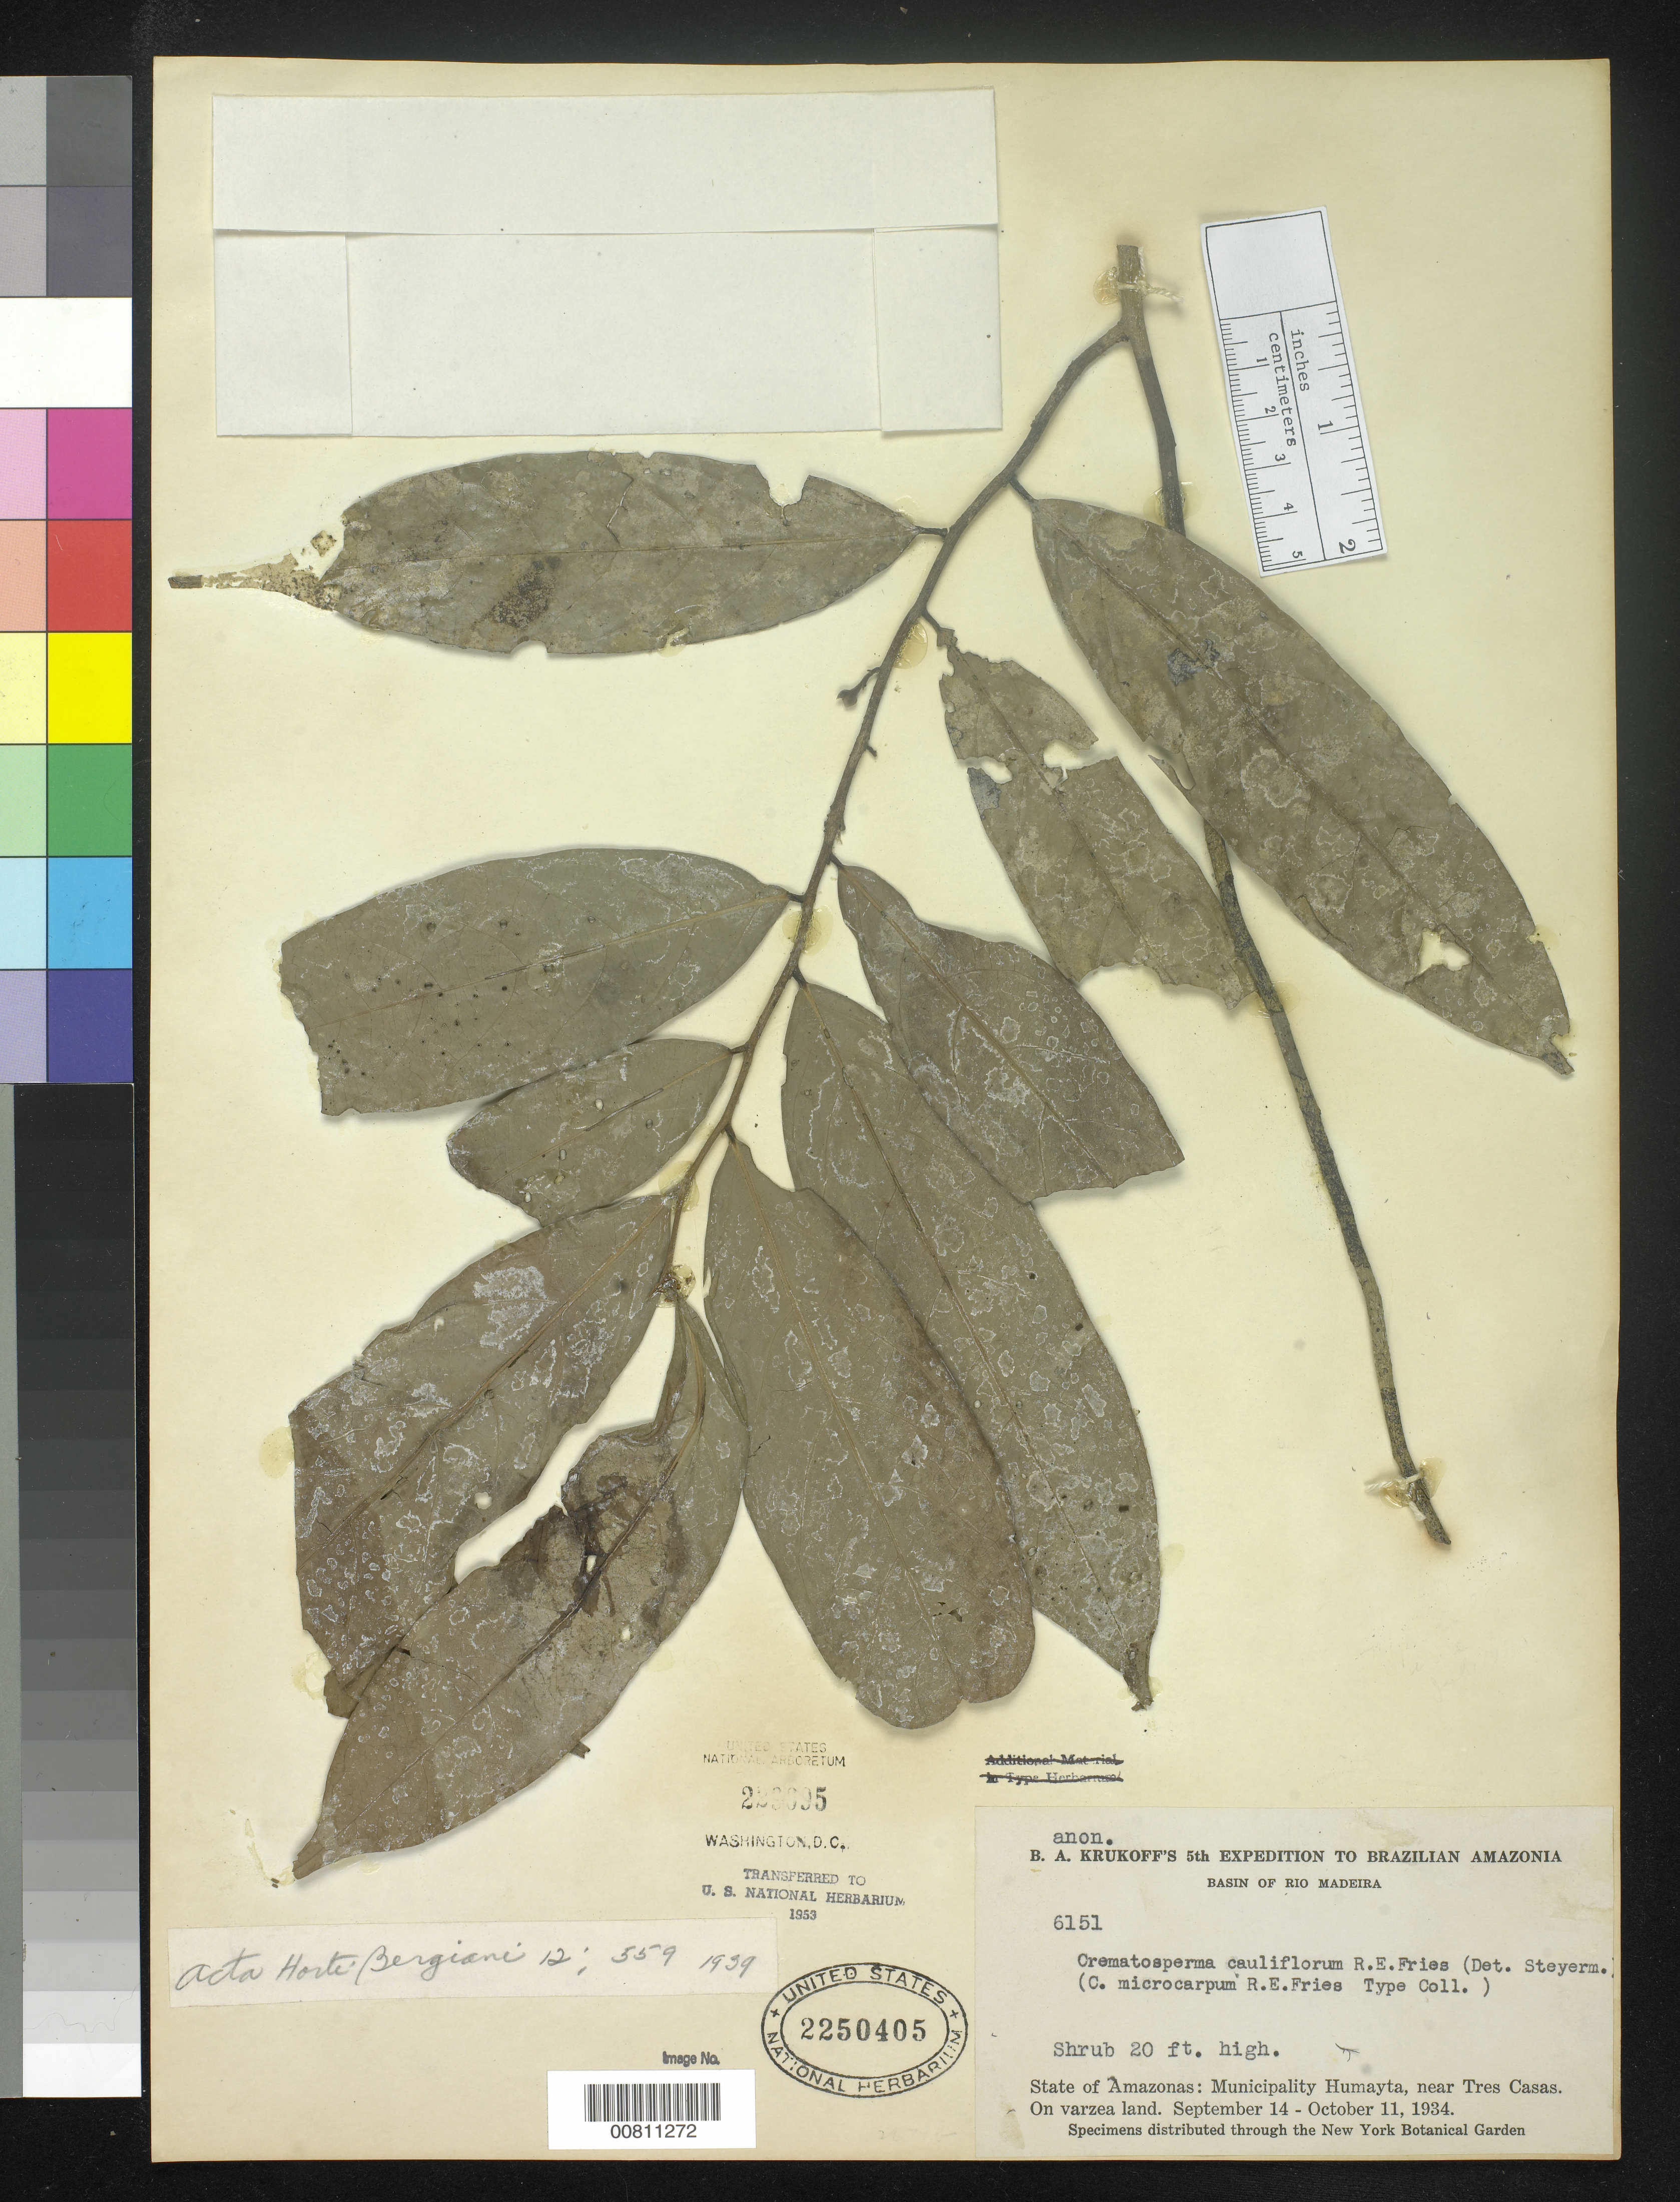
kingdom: Plantae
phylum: Tracheophyta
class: Magnoliopsida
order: Magnoliales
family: Annonaceae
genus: Cremastosperma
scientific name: Cremastosperma microcarpum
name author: R.E. Fr.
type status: Isotype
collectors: B. A. Krukoff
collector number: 6151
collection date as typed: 14 Sep 1934 to 11 Oct 1934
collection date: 1934-09-14/1934-10-11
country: Brazil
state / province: Amazonas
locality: State of Amazonas: Municipality Humayta, near Tres Casas.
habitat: On varzea land.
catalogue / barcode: US 2250405